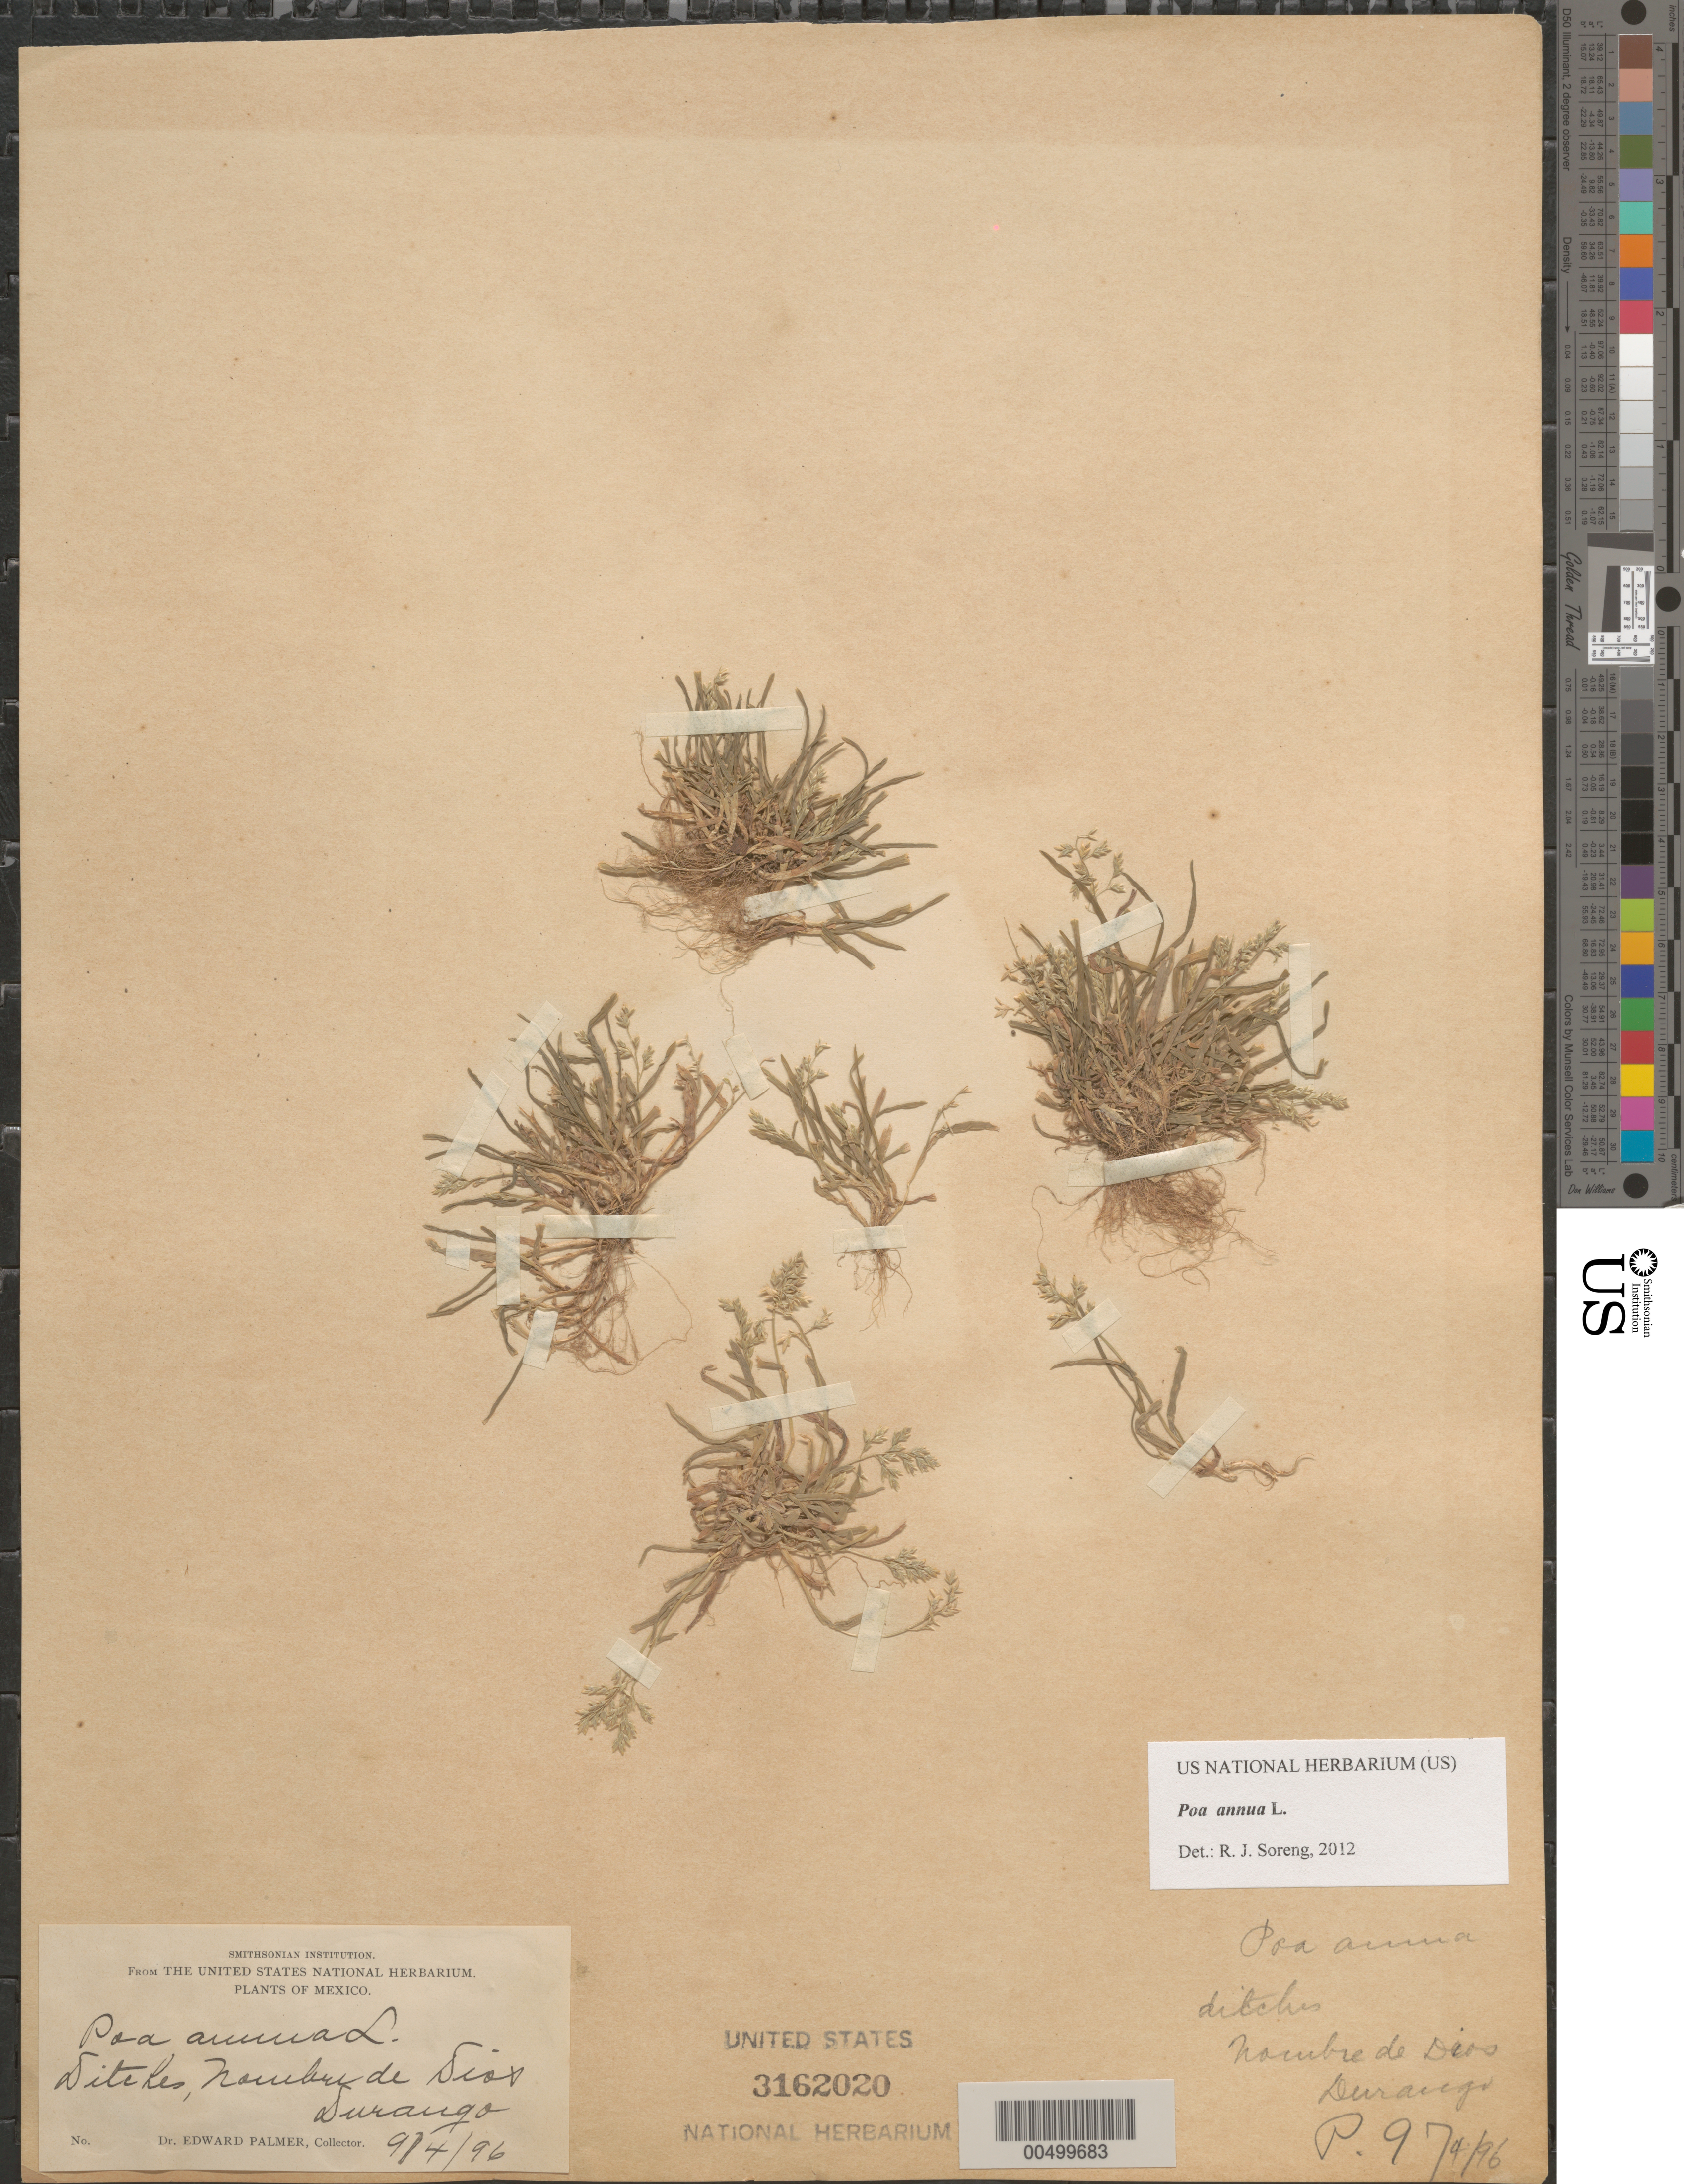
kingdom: Plantae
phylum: Tracheophyta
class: Liliopsida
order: Poales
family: Poaceae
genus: Poa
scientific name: Poa annua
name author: L.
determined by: Soreng, Robert J., Research Associate (BOT), Smithsonian Institution - National Museum of Natural History (UNITED STATES)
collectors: E. Palmer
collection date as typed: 4 Sep 1896 or 9 Apr 1896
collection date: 1896-04-09 or 1896-09-04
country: Mexico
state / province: Durango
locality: Nombre de Dios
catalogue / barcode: US 3162020